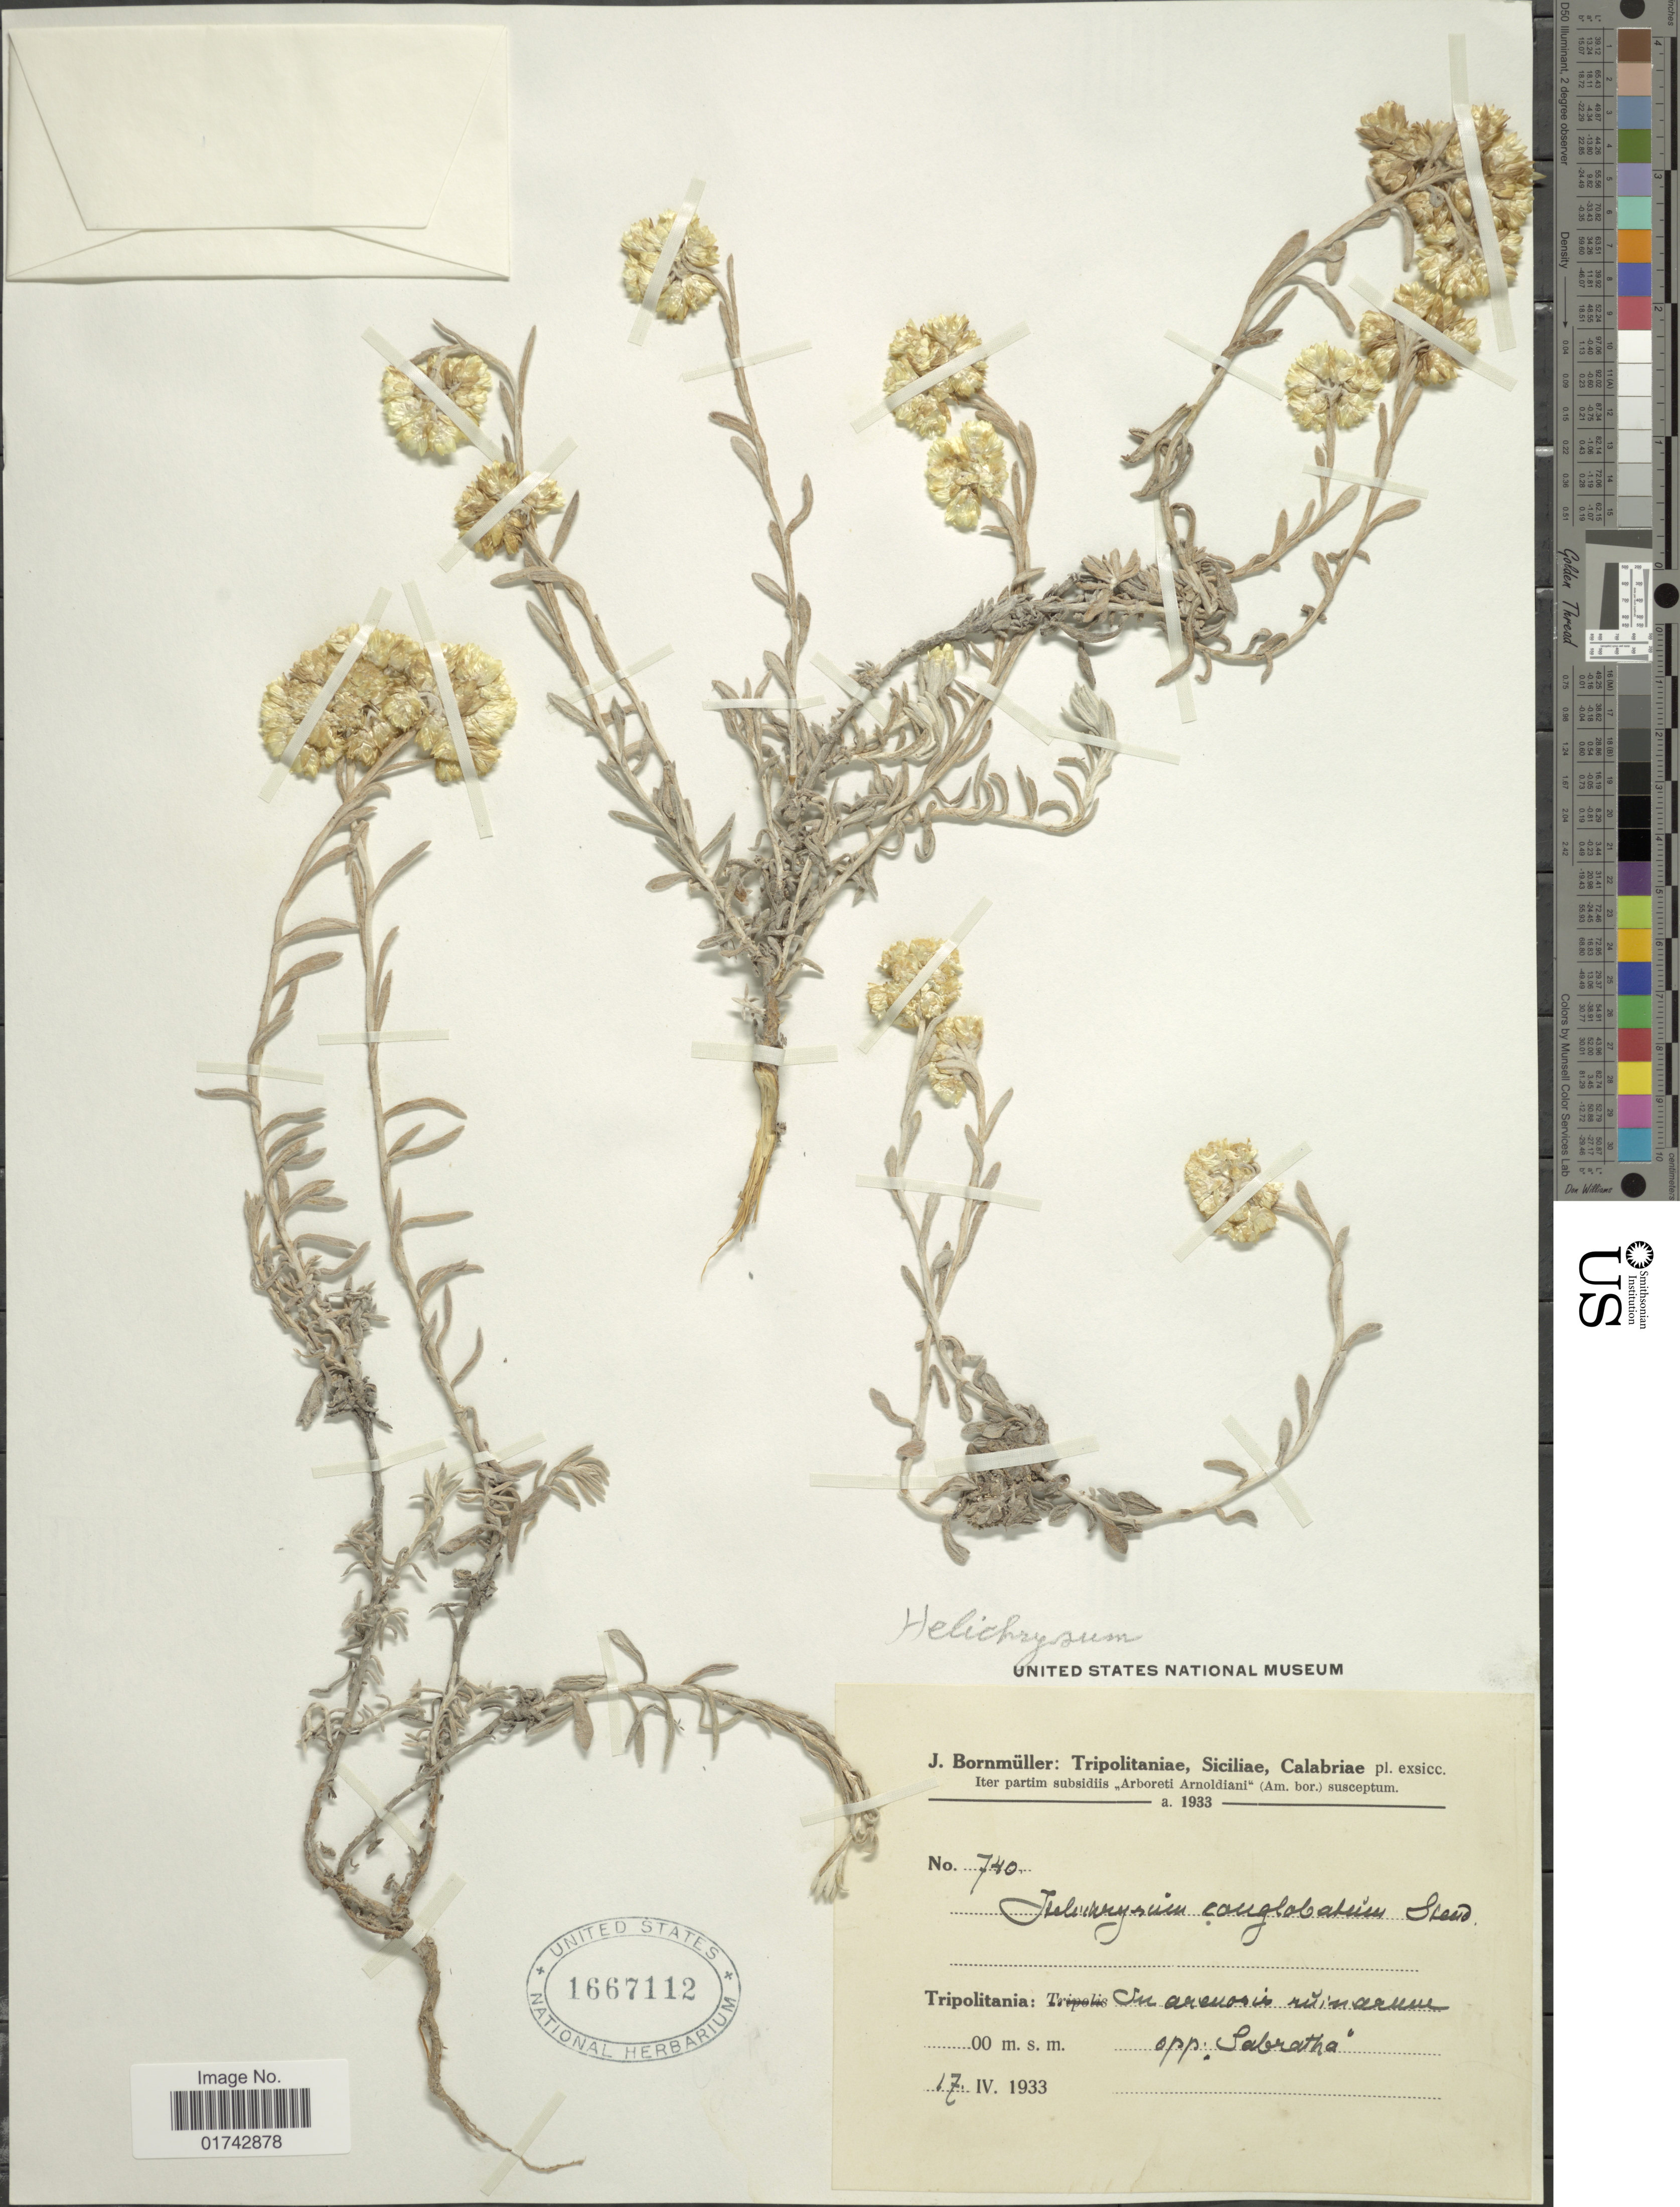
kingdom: Plantae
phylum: Tracheophyta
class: Magnoliopsida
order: Asterales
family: Asteraceae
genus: Helichrysum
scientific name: Helichrysum conglobatum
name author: Steud.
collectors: J. Bornmüller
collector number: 740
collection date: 1933-04-17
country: Libya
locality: Tripolitania: in arenosis ruinarum opp. Sabratha.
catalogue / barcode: US 1667112